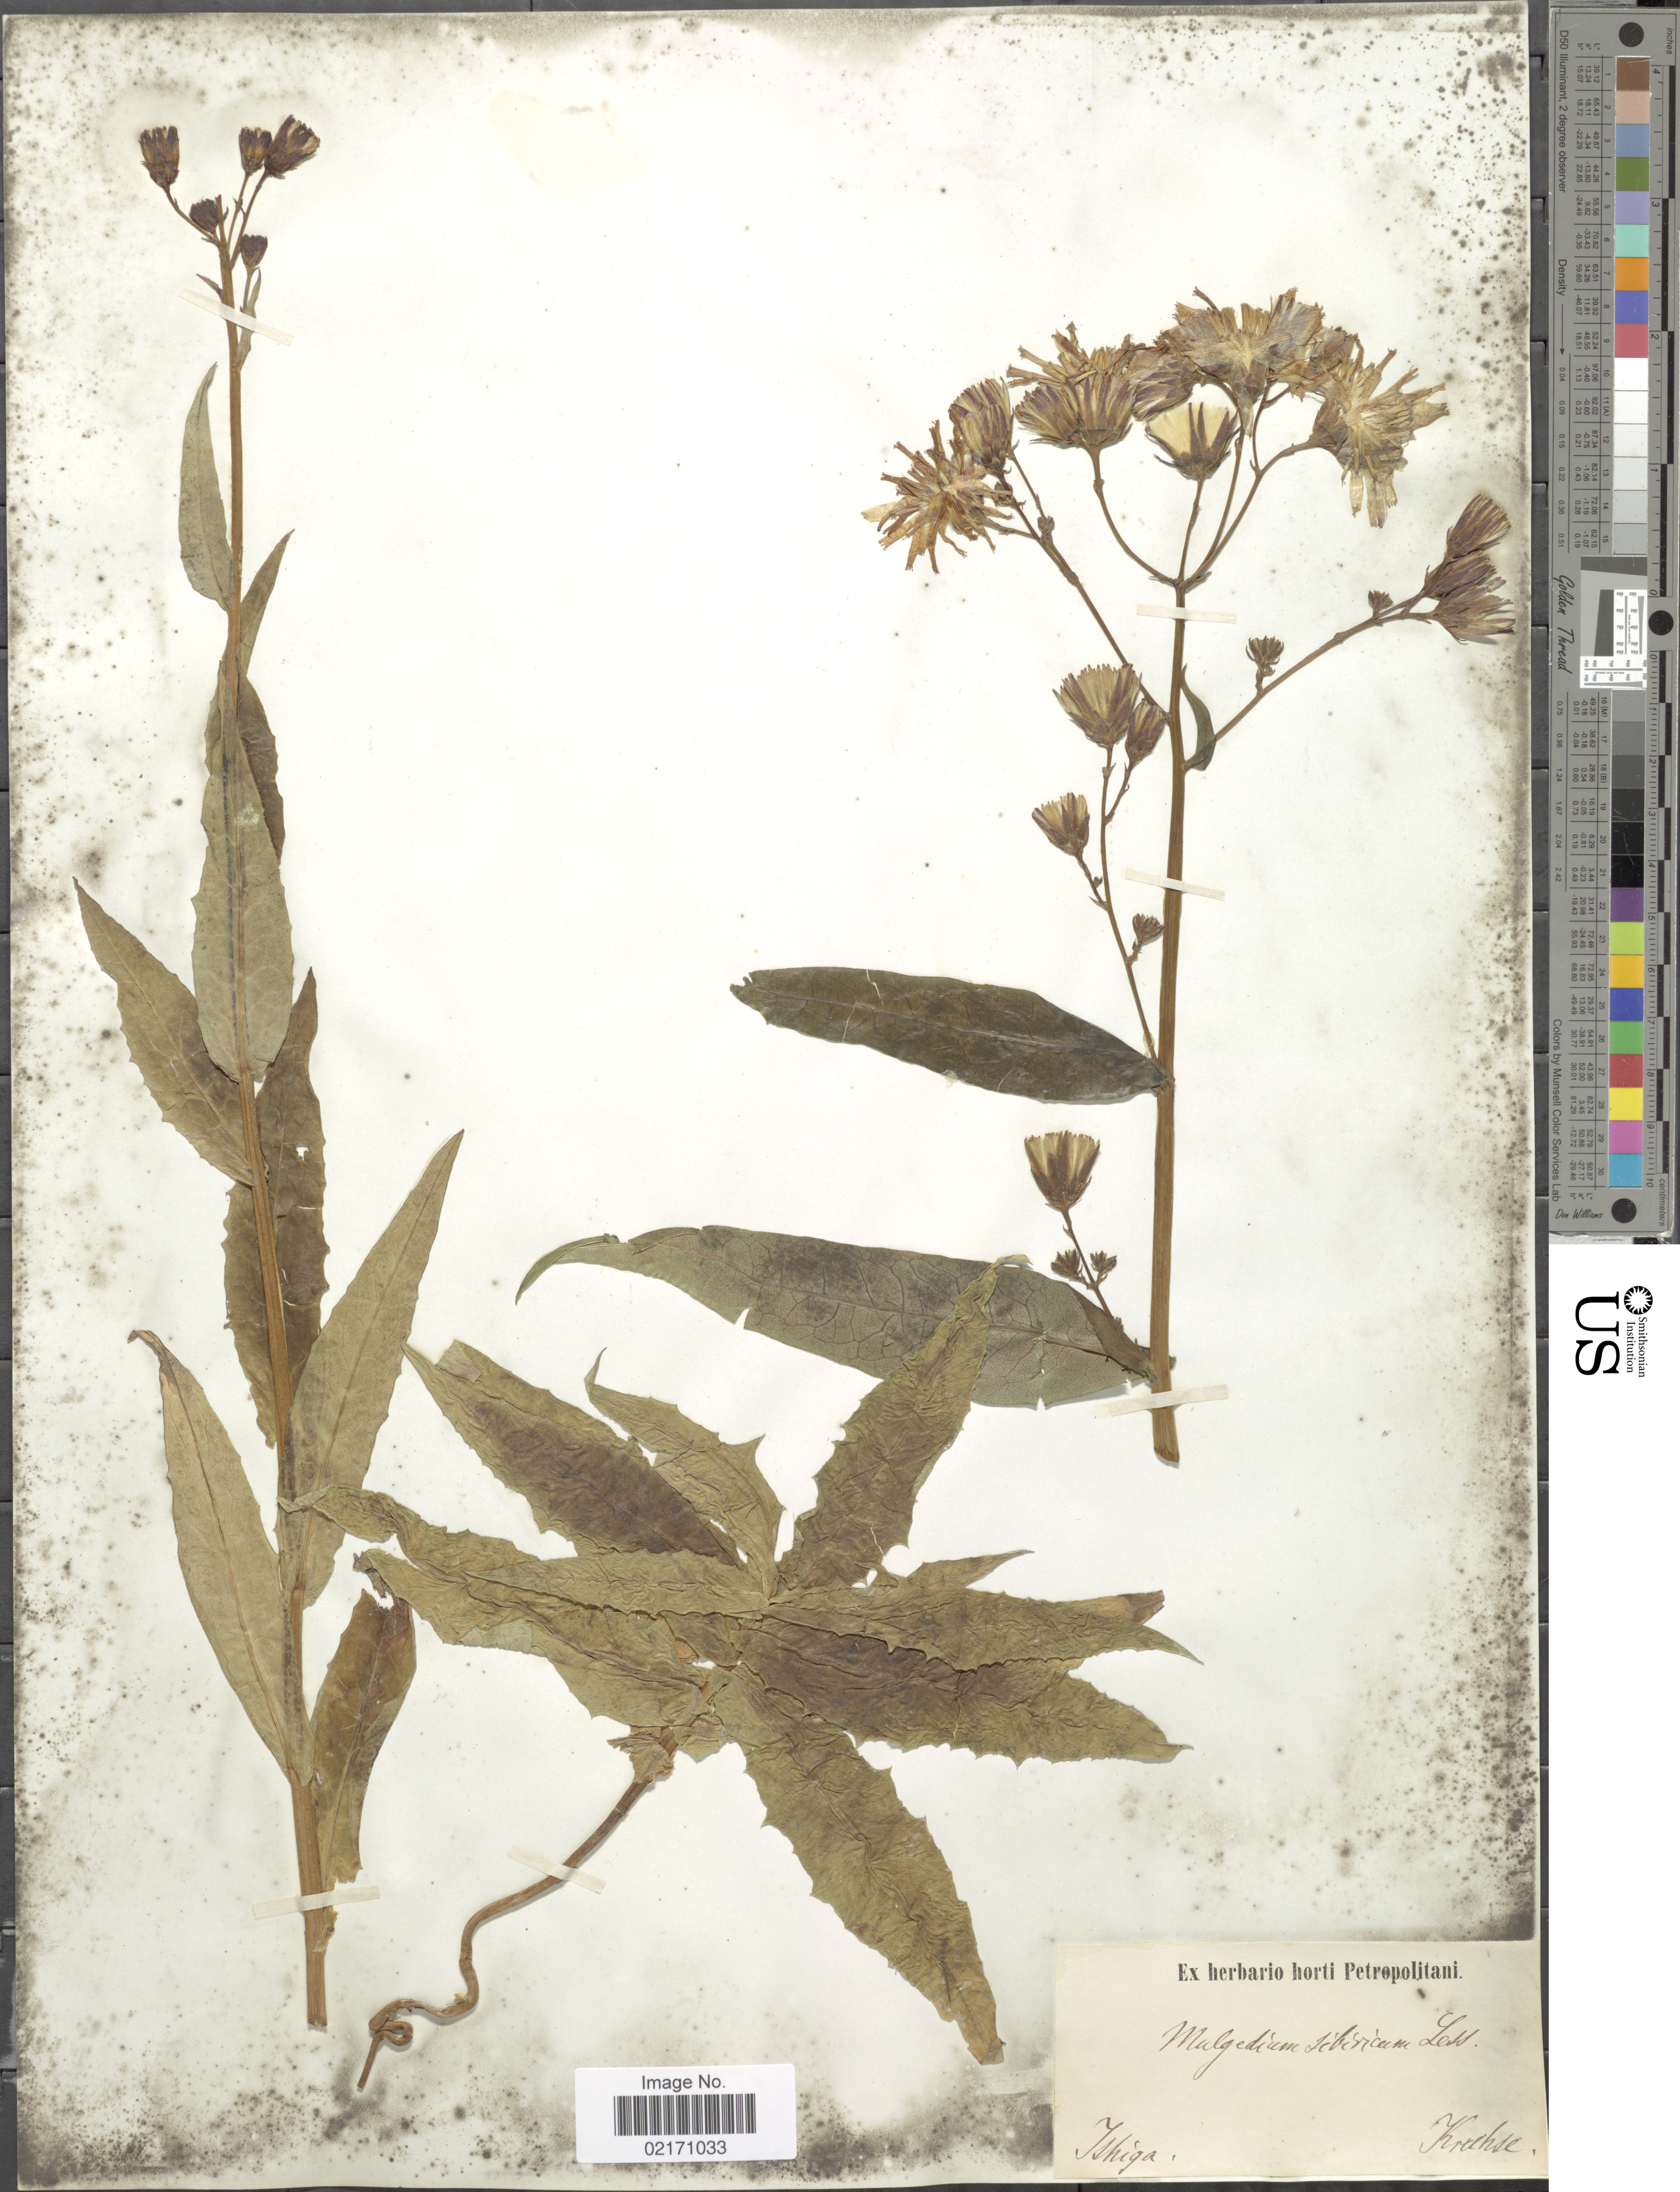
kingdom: Plantae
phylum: Tracheophyta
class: Magnoliopsida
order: Asterales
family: Asteraceae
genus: Lactuca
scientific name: Lactuca sibirica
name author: (L.) Maxim.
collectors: Krahse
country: Japan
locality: Ishiga